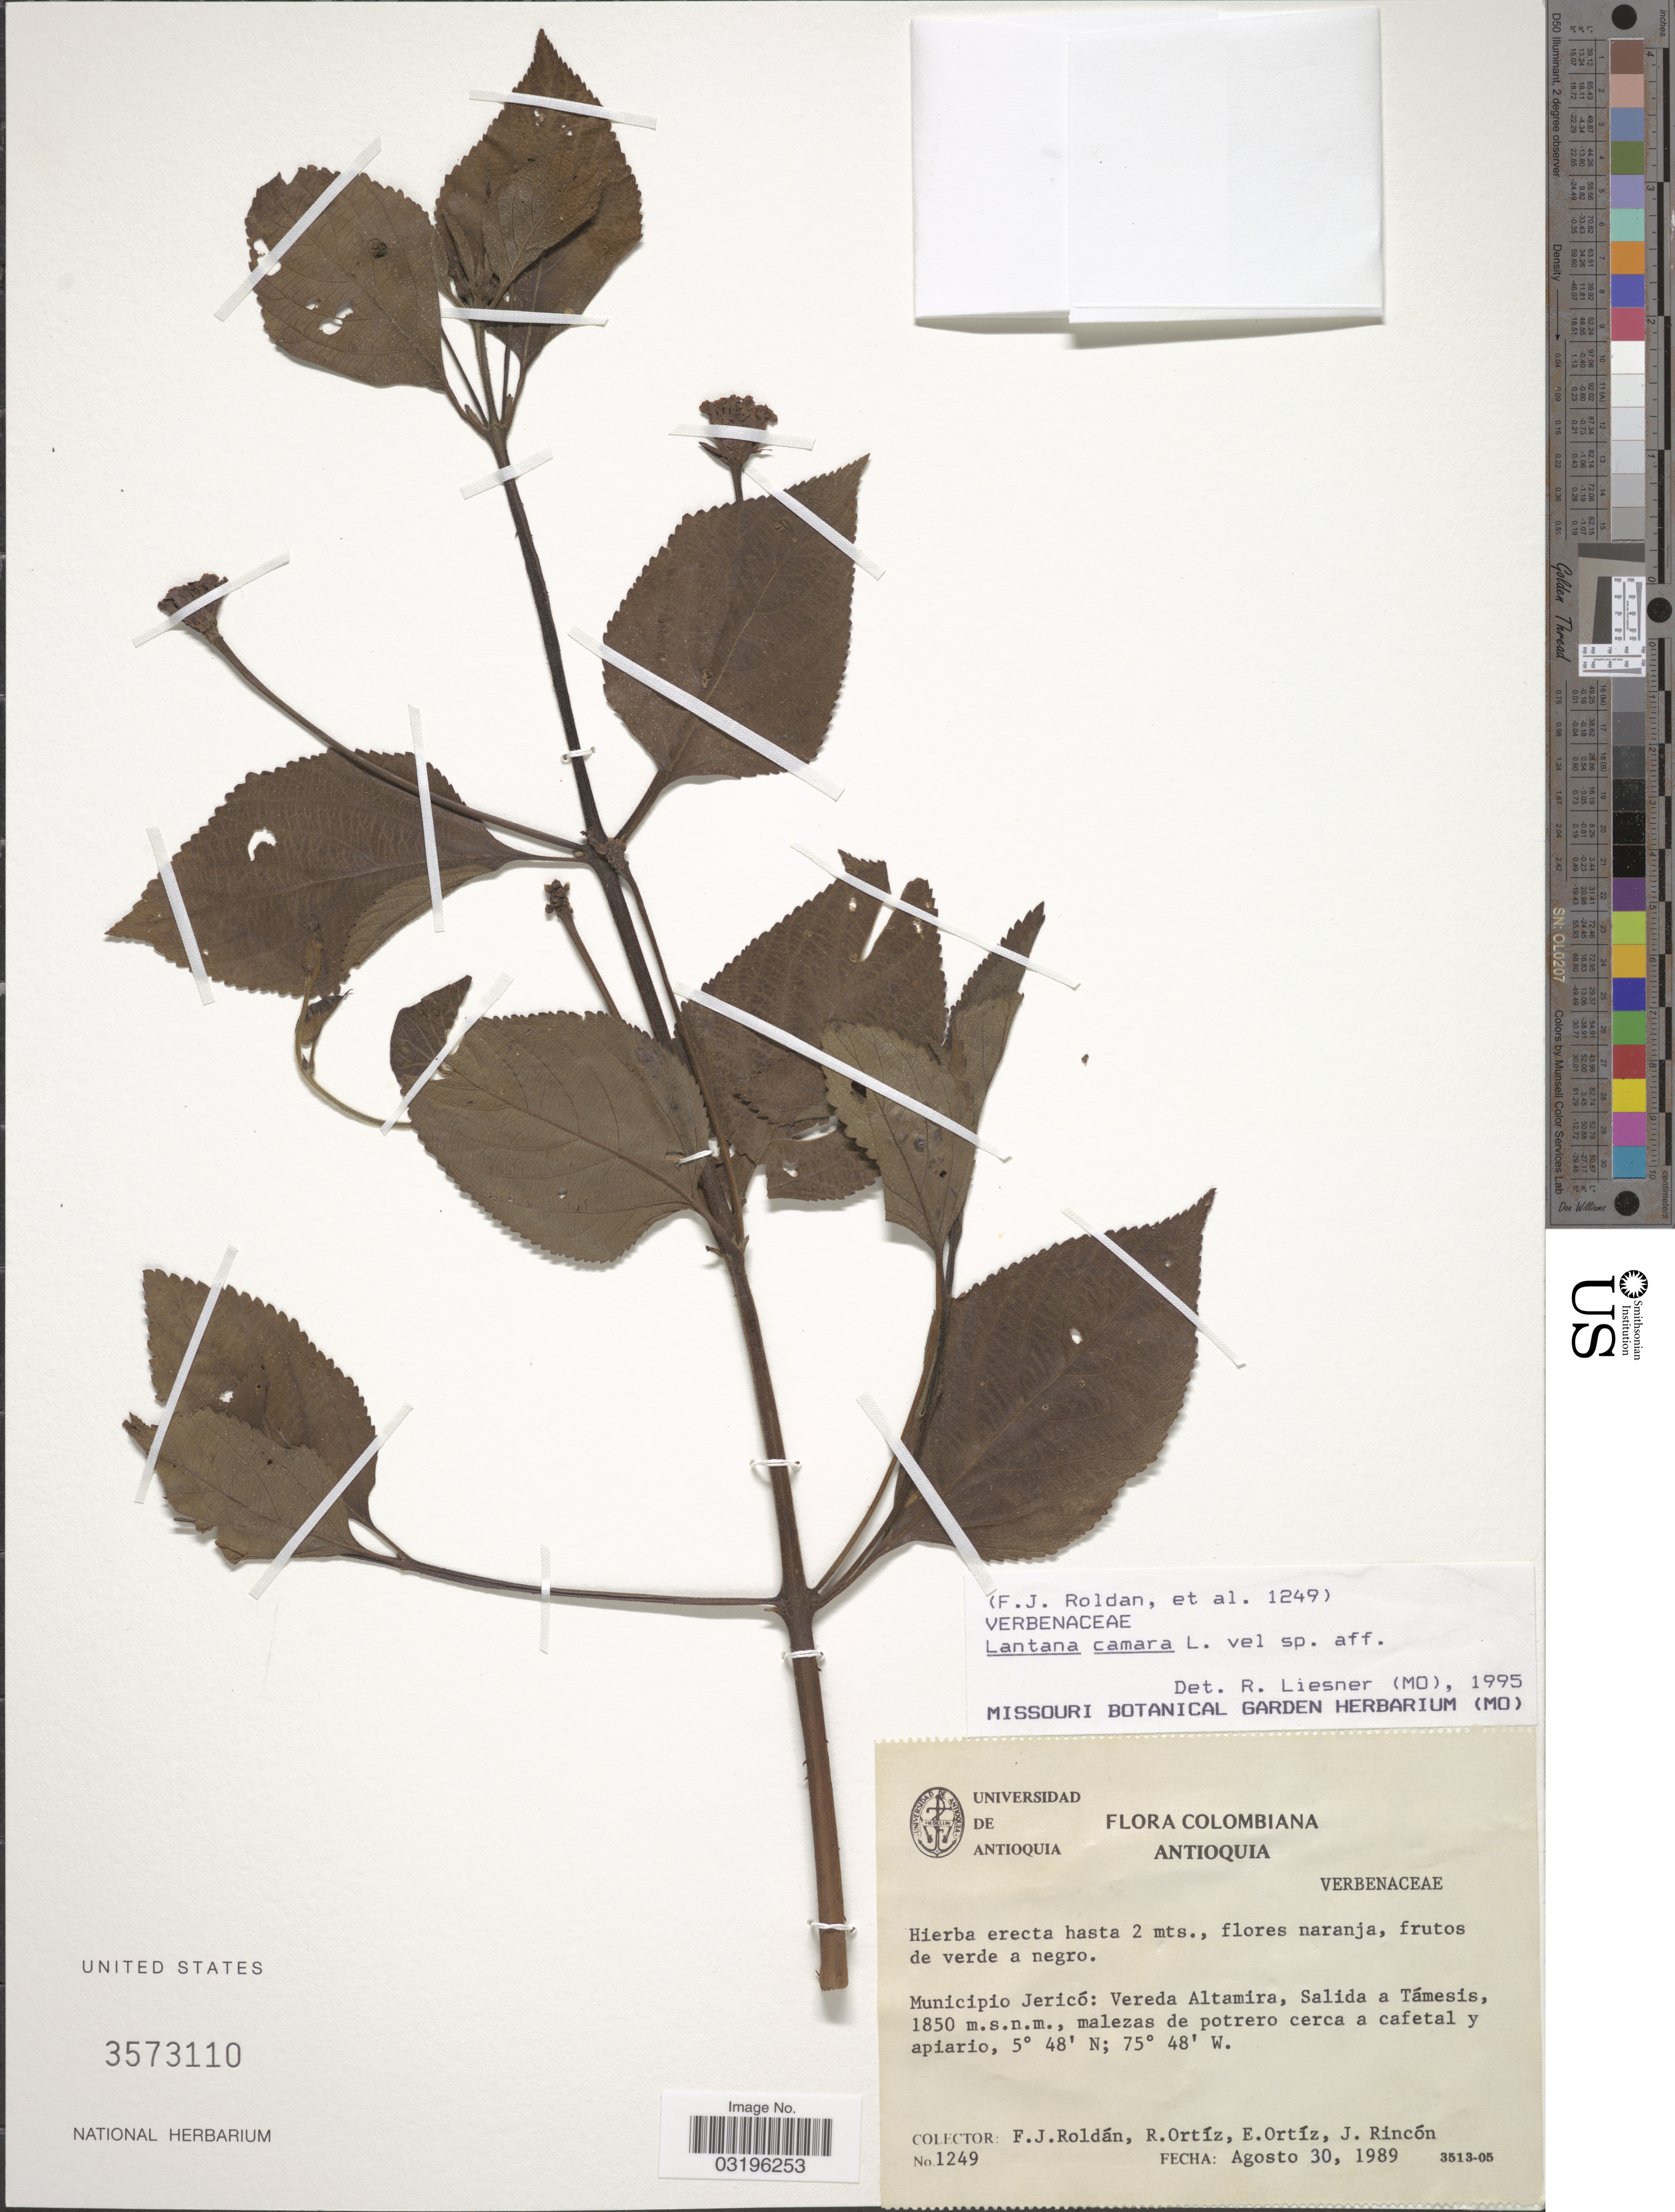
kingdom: Plantae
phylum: Tracheophyta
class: Magnoliopsida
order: Lamiales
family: Verbenaceae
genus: Lantana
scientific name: Lantana camara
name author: L.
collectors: F. J. Roldán, R. Ortíz, E. Ortíz & J. Rincón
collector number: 1249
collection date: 1989-08-30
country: Colombia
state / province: Antioquia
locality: Municipio Jericó: Vereda Altamira, Salida a Támesis.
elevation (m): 1850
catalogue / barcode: US 3573110